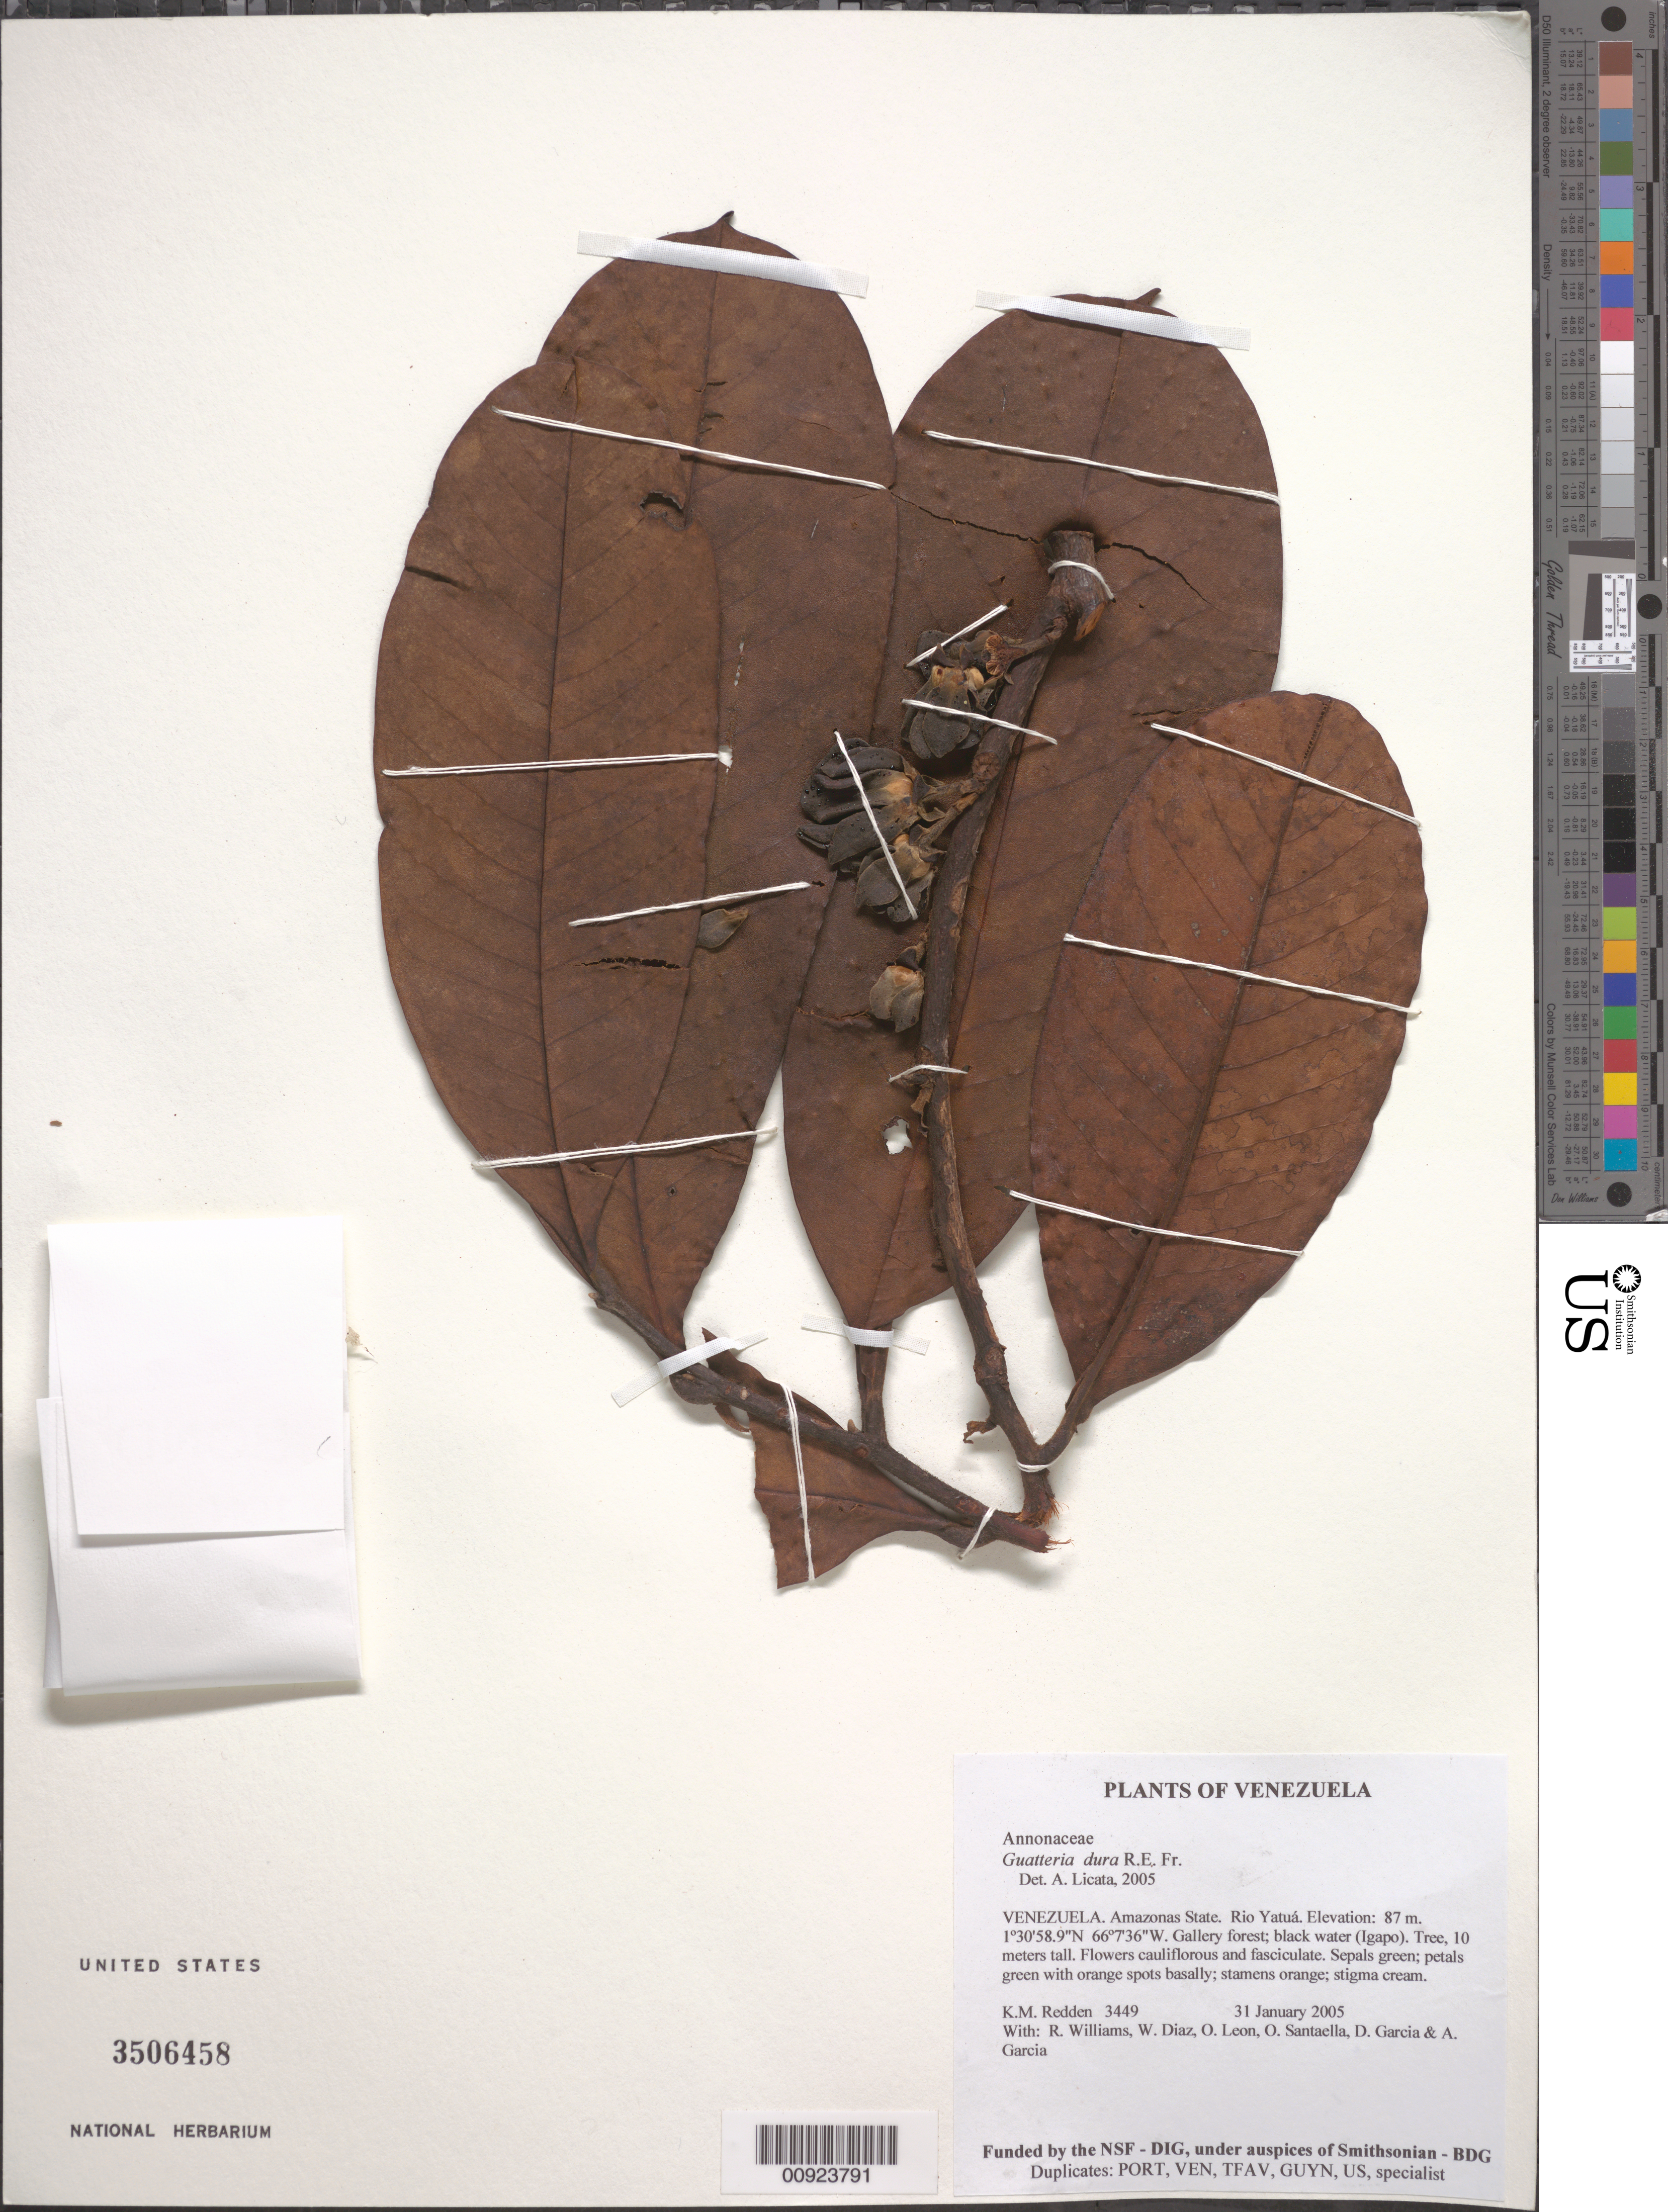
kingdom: Plantae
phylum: Tracheophyta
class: Magnoliopsida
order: Magnoliales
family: Annonaceae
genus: Guatteria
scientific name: Guatteria dura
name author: R.E. Fr.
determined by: Licata, A., (PORT), Univ. Nac. Exp. de los Llanos Ezequiel Zamora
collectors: K. M. Redden, R. Williams, W. Díaz P., O. León, O. Santaella, D. Garcia & A. Garcia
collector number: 3449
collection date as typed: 31 January 2005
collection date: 2005-01-31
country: Venezuela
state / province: Amazonas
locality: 11 - Rio Yatuá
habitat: Gallery forest; black water (Igapo)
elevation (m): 87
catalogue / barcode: US 3506458